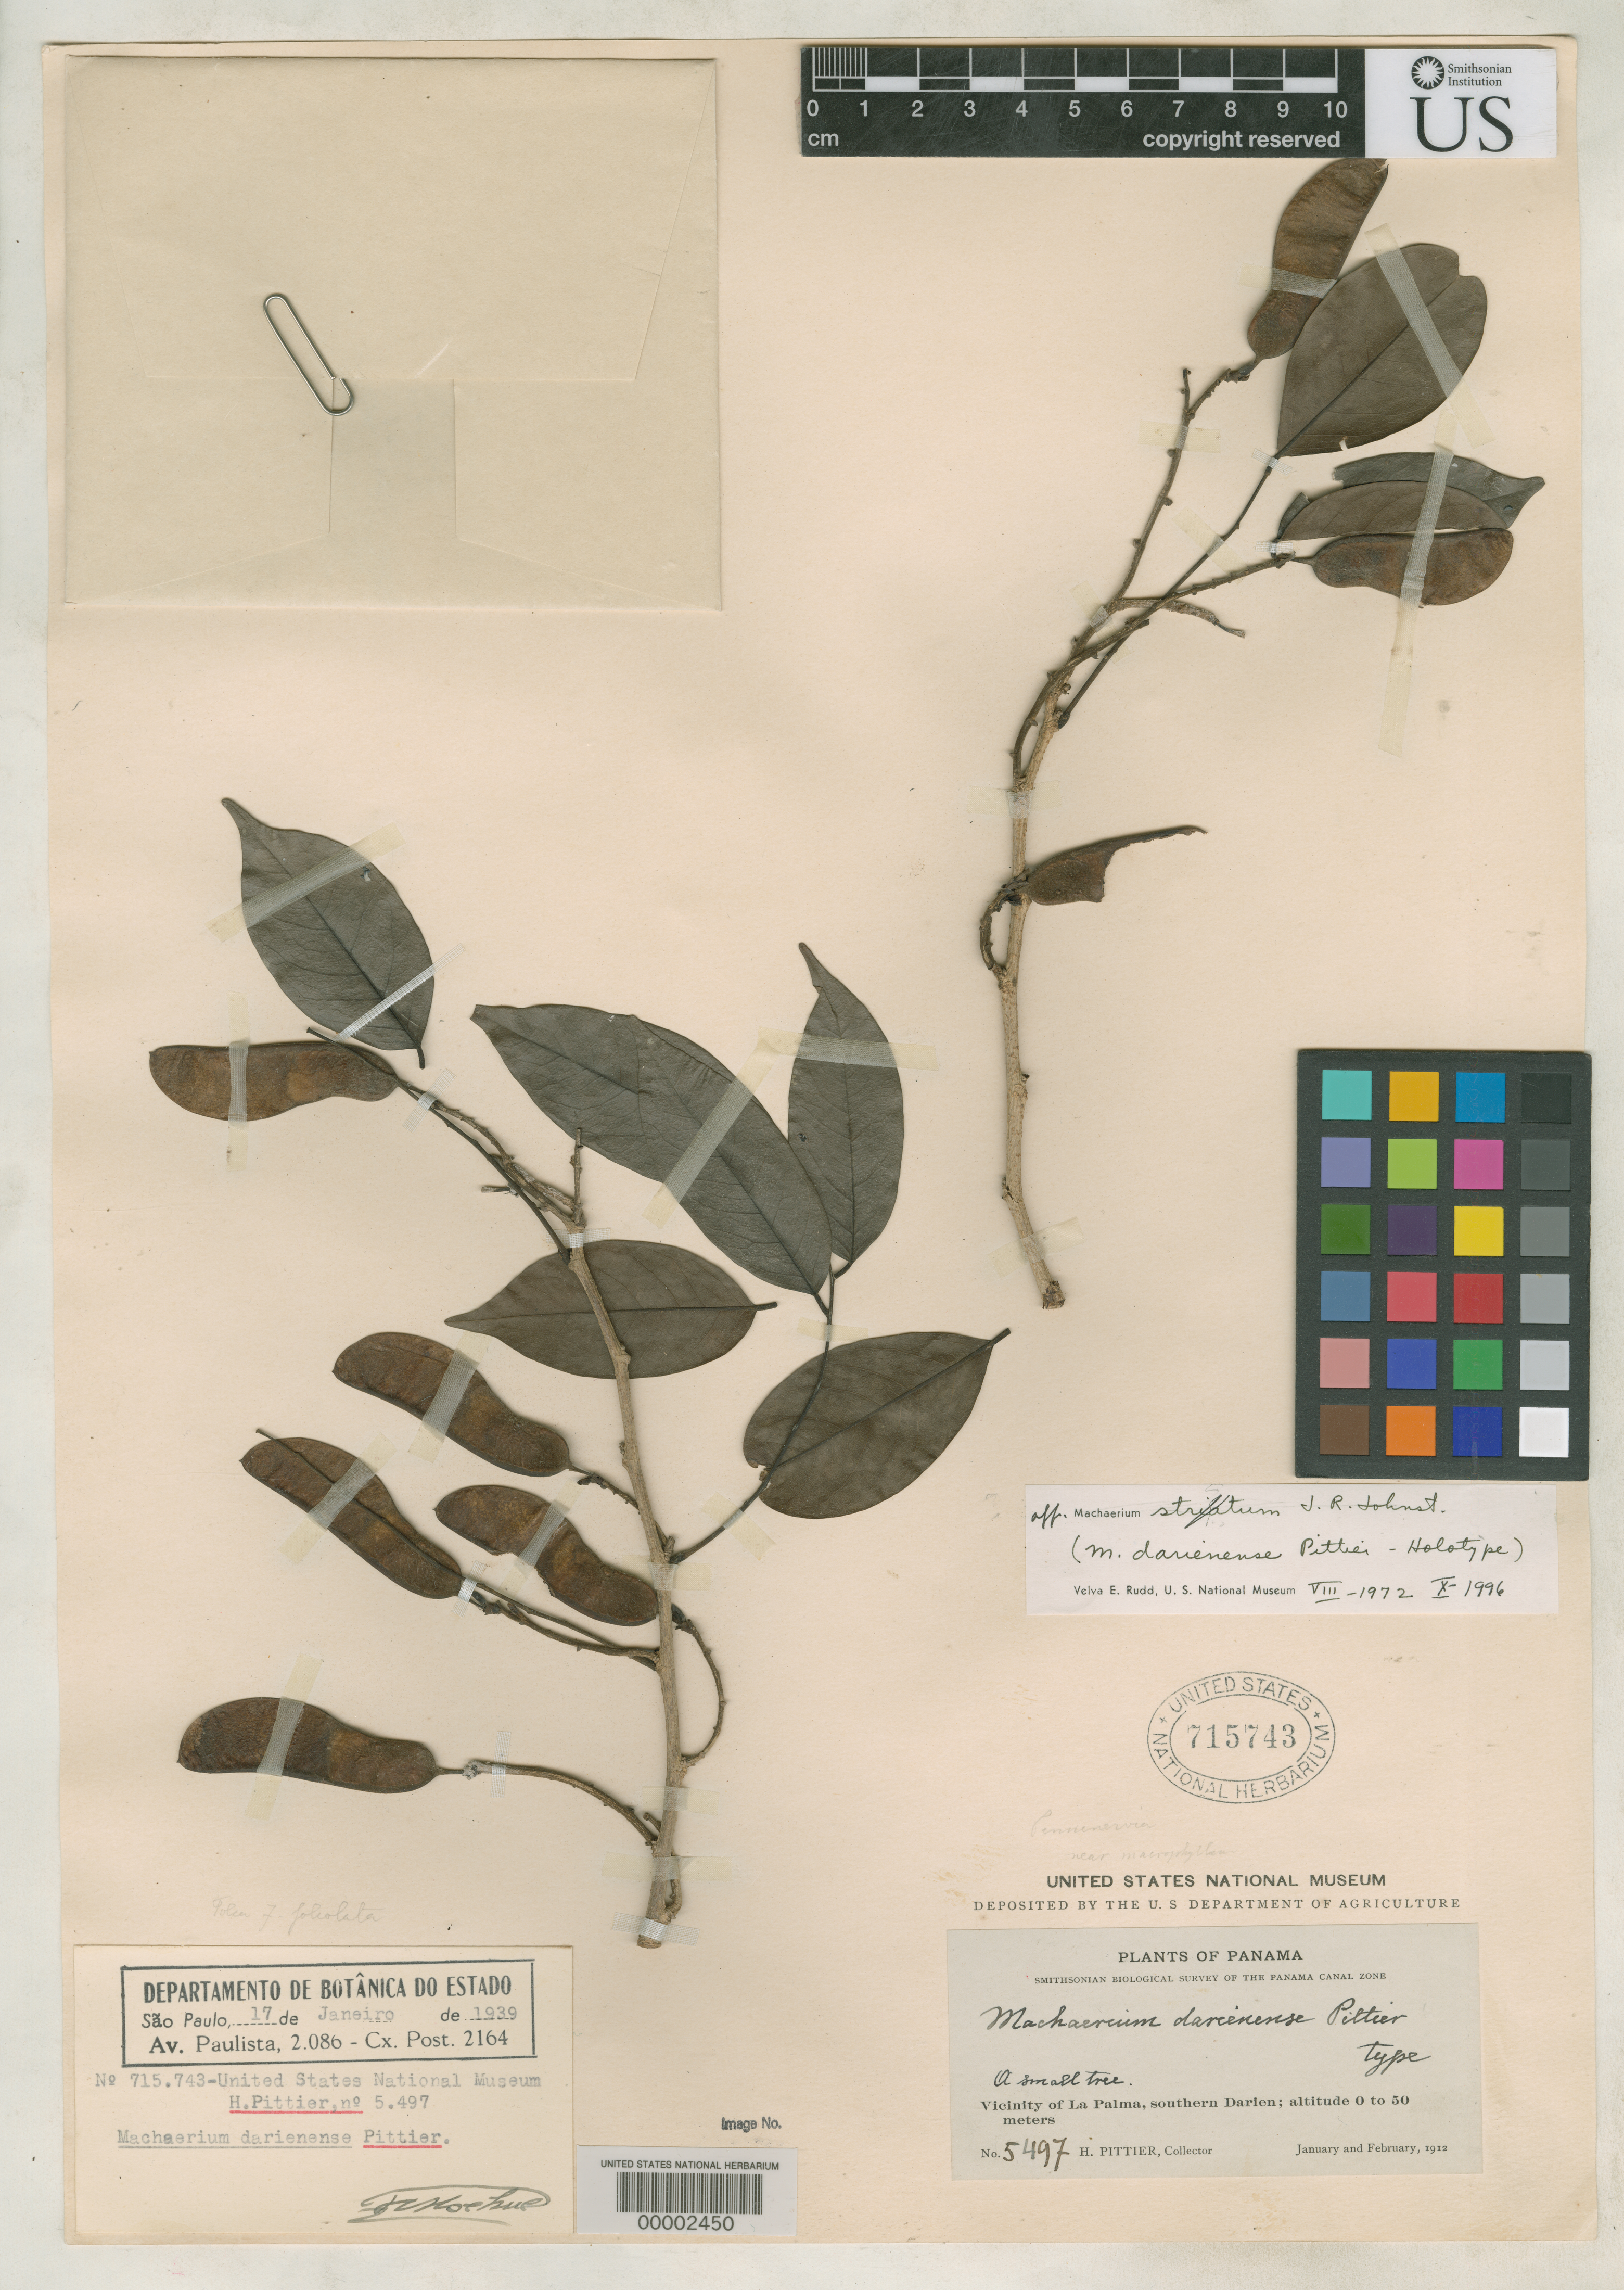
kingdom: Plantae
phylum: Tracheophyta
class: Magnoliopsida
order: Fabales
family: Fabaceae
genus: Machaerium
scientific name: Machaerium darienense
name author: Pittier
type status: Holotype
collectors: H. F. Pittier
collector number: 5497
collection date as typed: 26 Jan 1912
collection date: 1912-01-26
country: Panama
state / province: Darién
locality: Vicinity of La Palma.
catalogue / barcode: US 715743